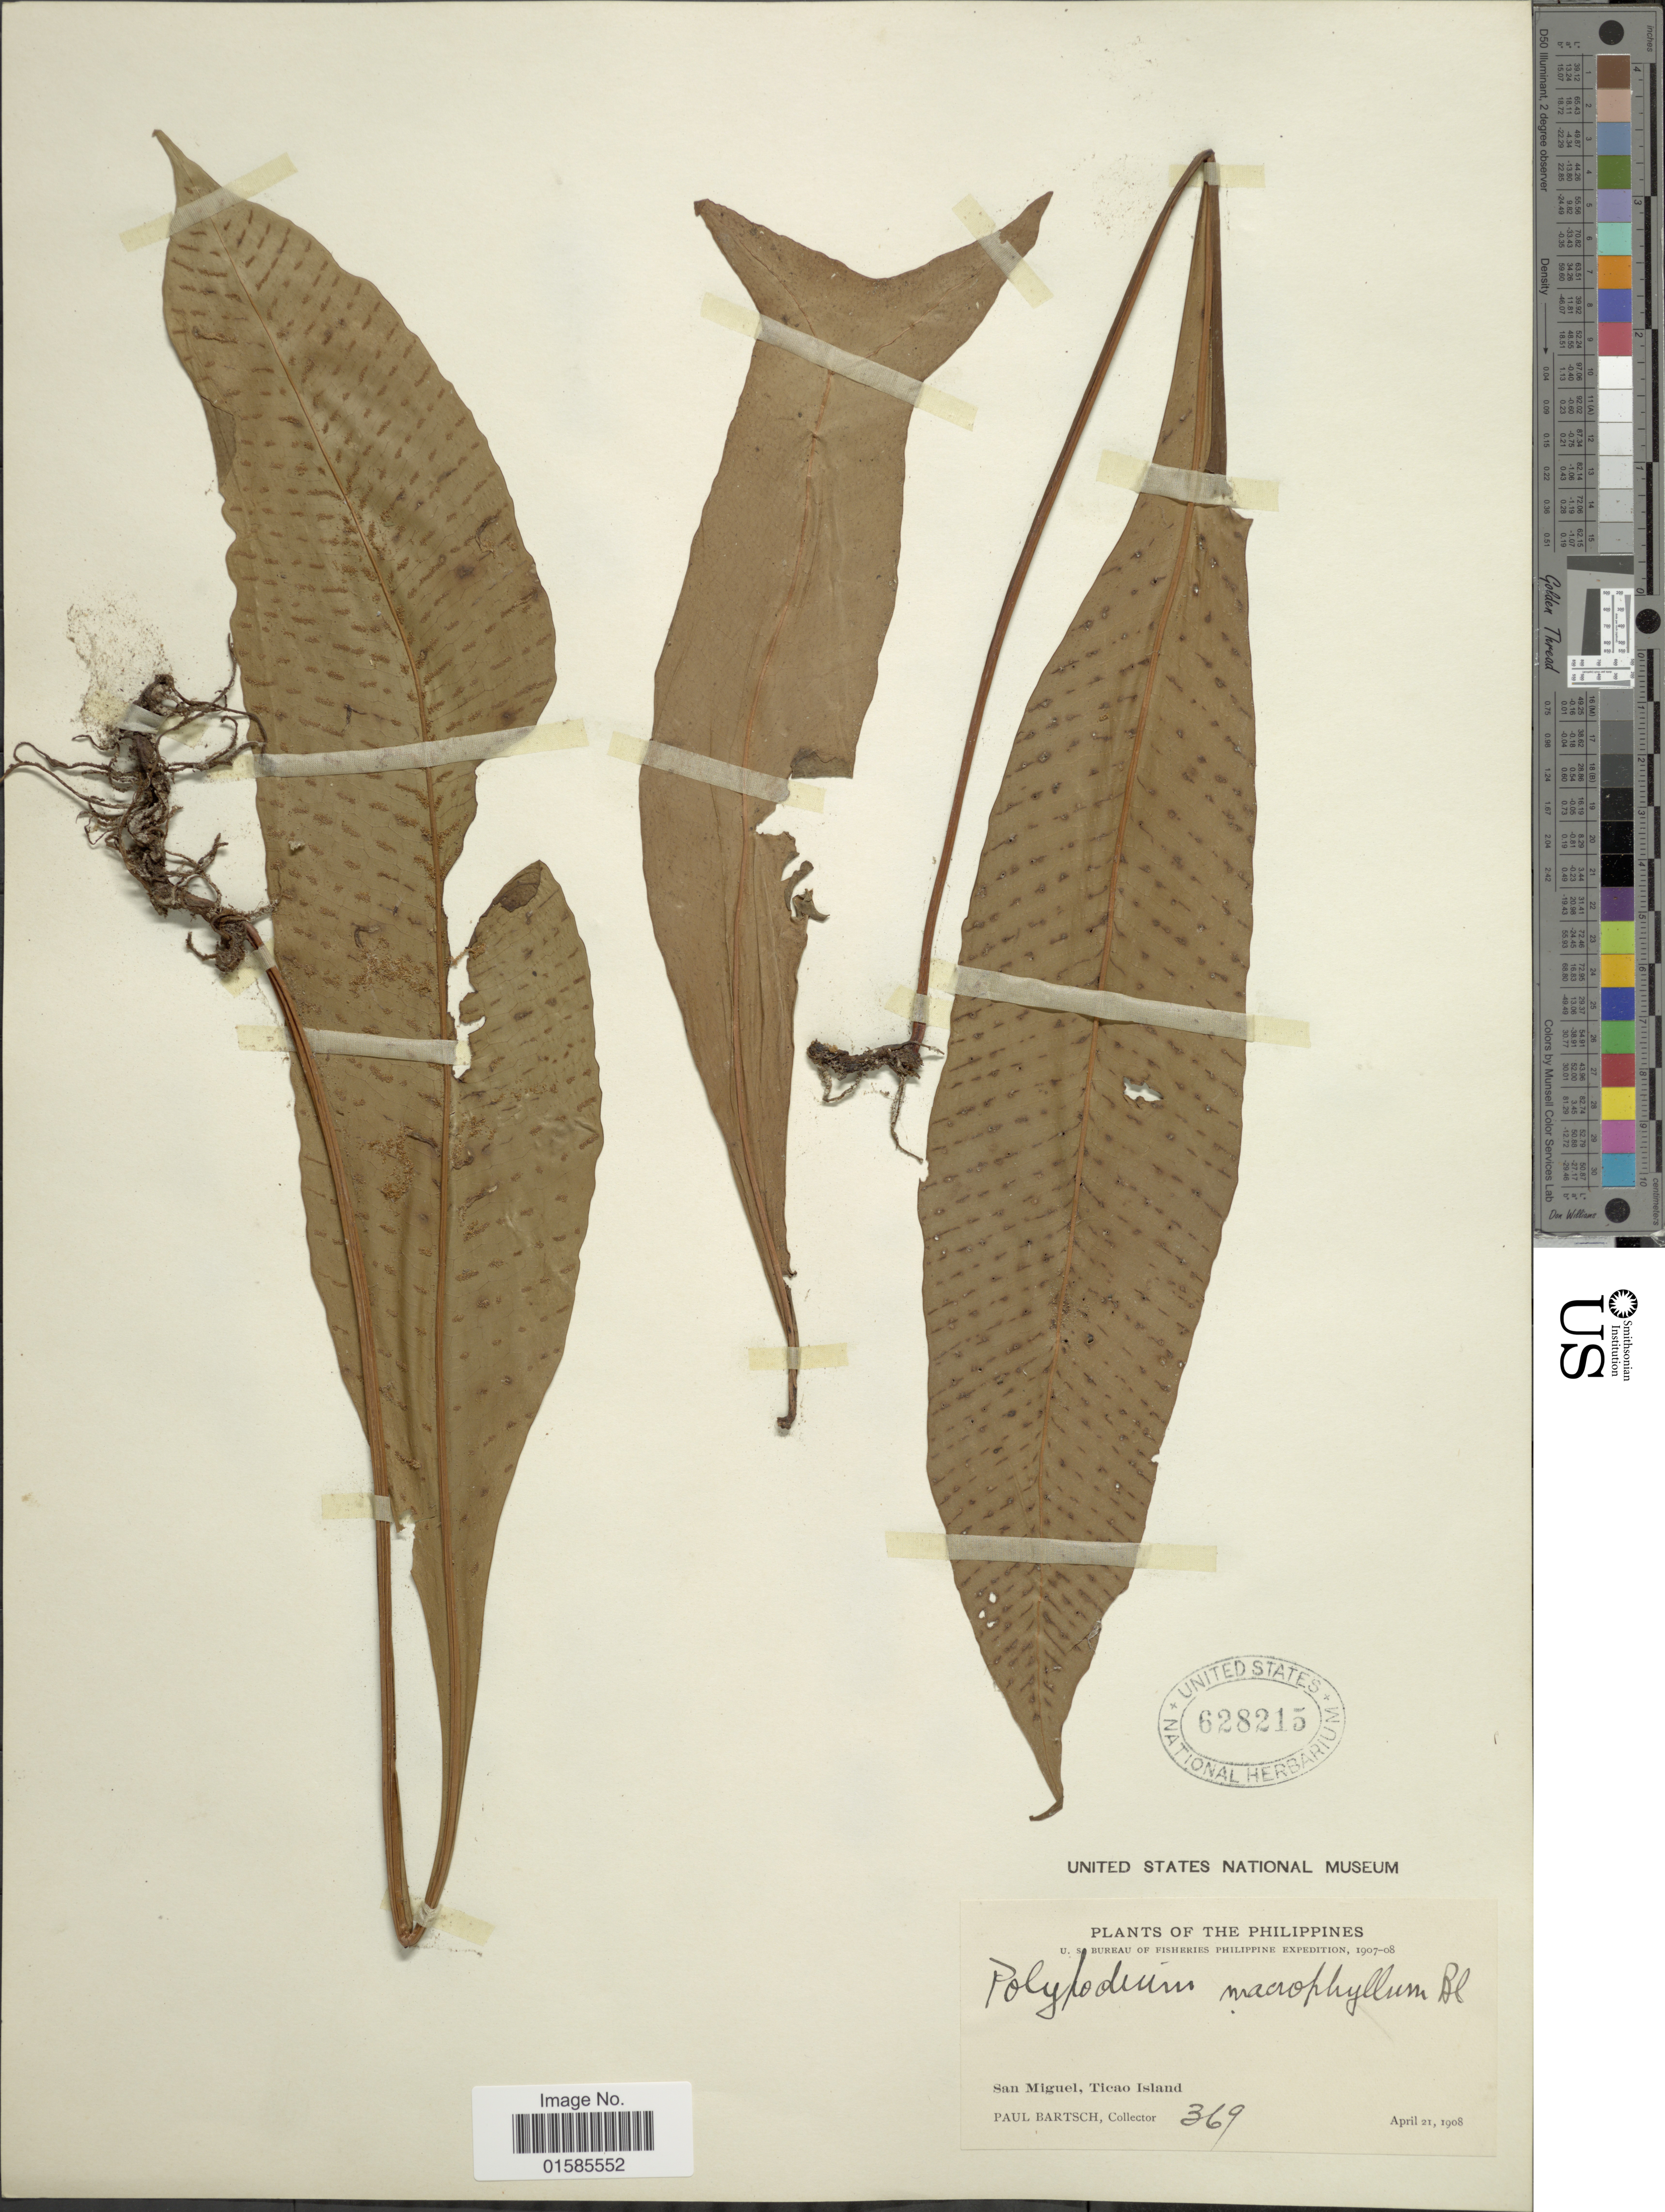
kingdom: Plantae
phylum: Tracheophyta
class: Polypodiopsida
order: Polypodiales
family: Polypodiaceae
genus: Leptochilus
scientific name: Leptochilus macrophyllus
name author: (Blume) Noot.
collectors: P. Bartsch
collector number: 396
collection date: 1908-04-21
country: El Salvador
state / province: San Miguel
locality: The Philippines, San Miguel, Ticao Island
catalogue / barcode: US 628215